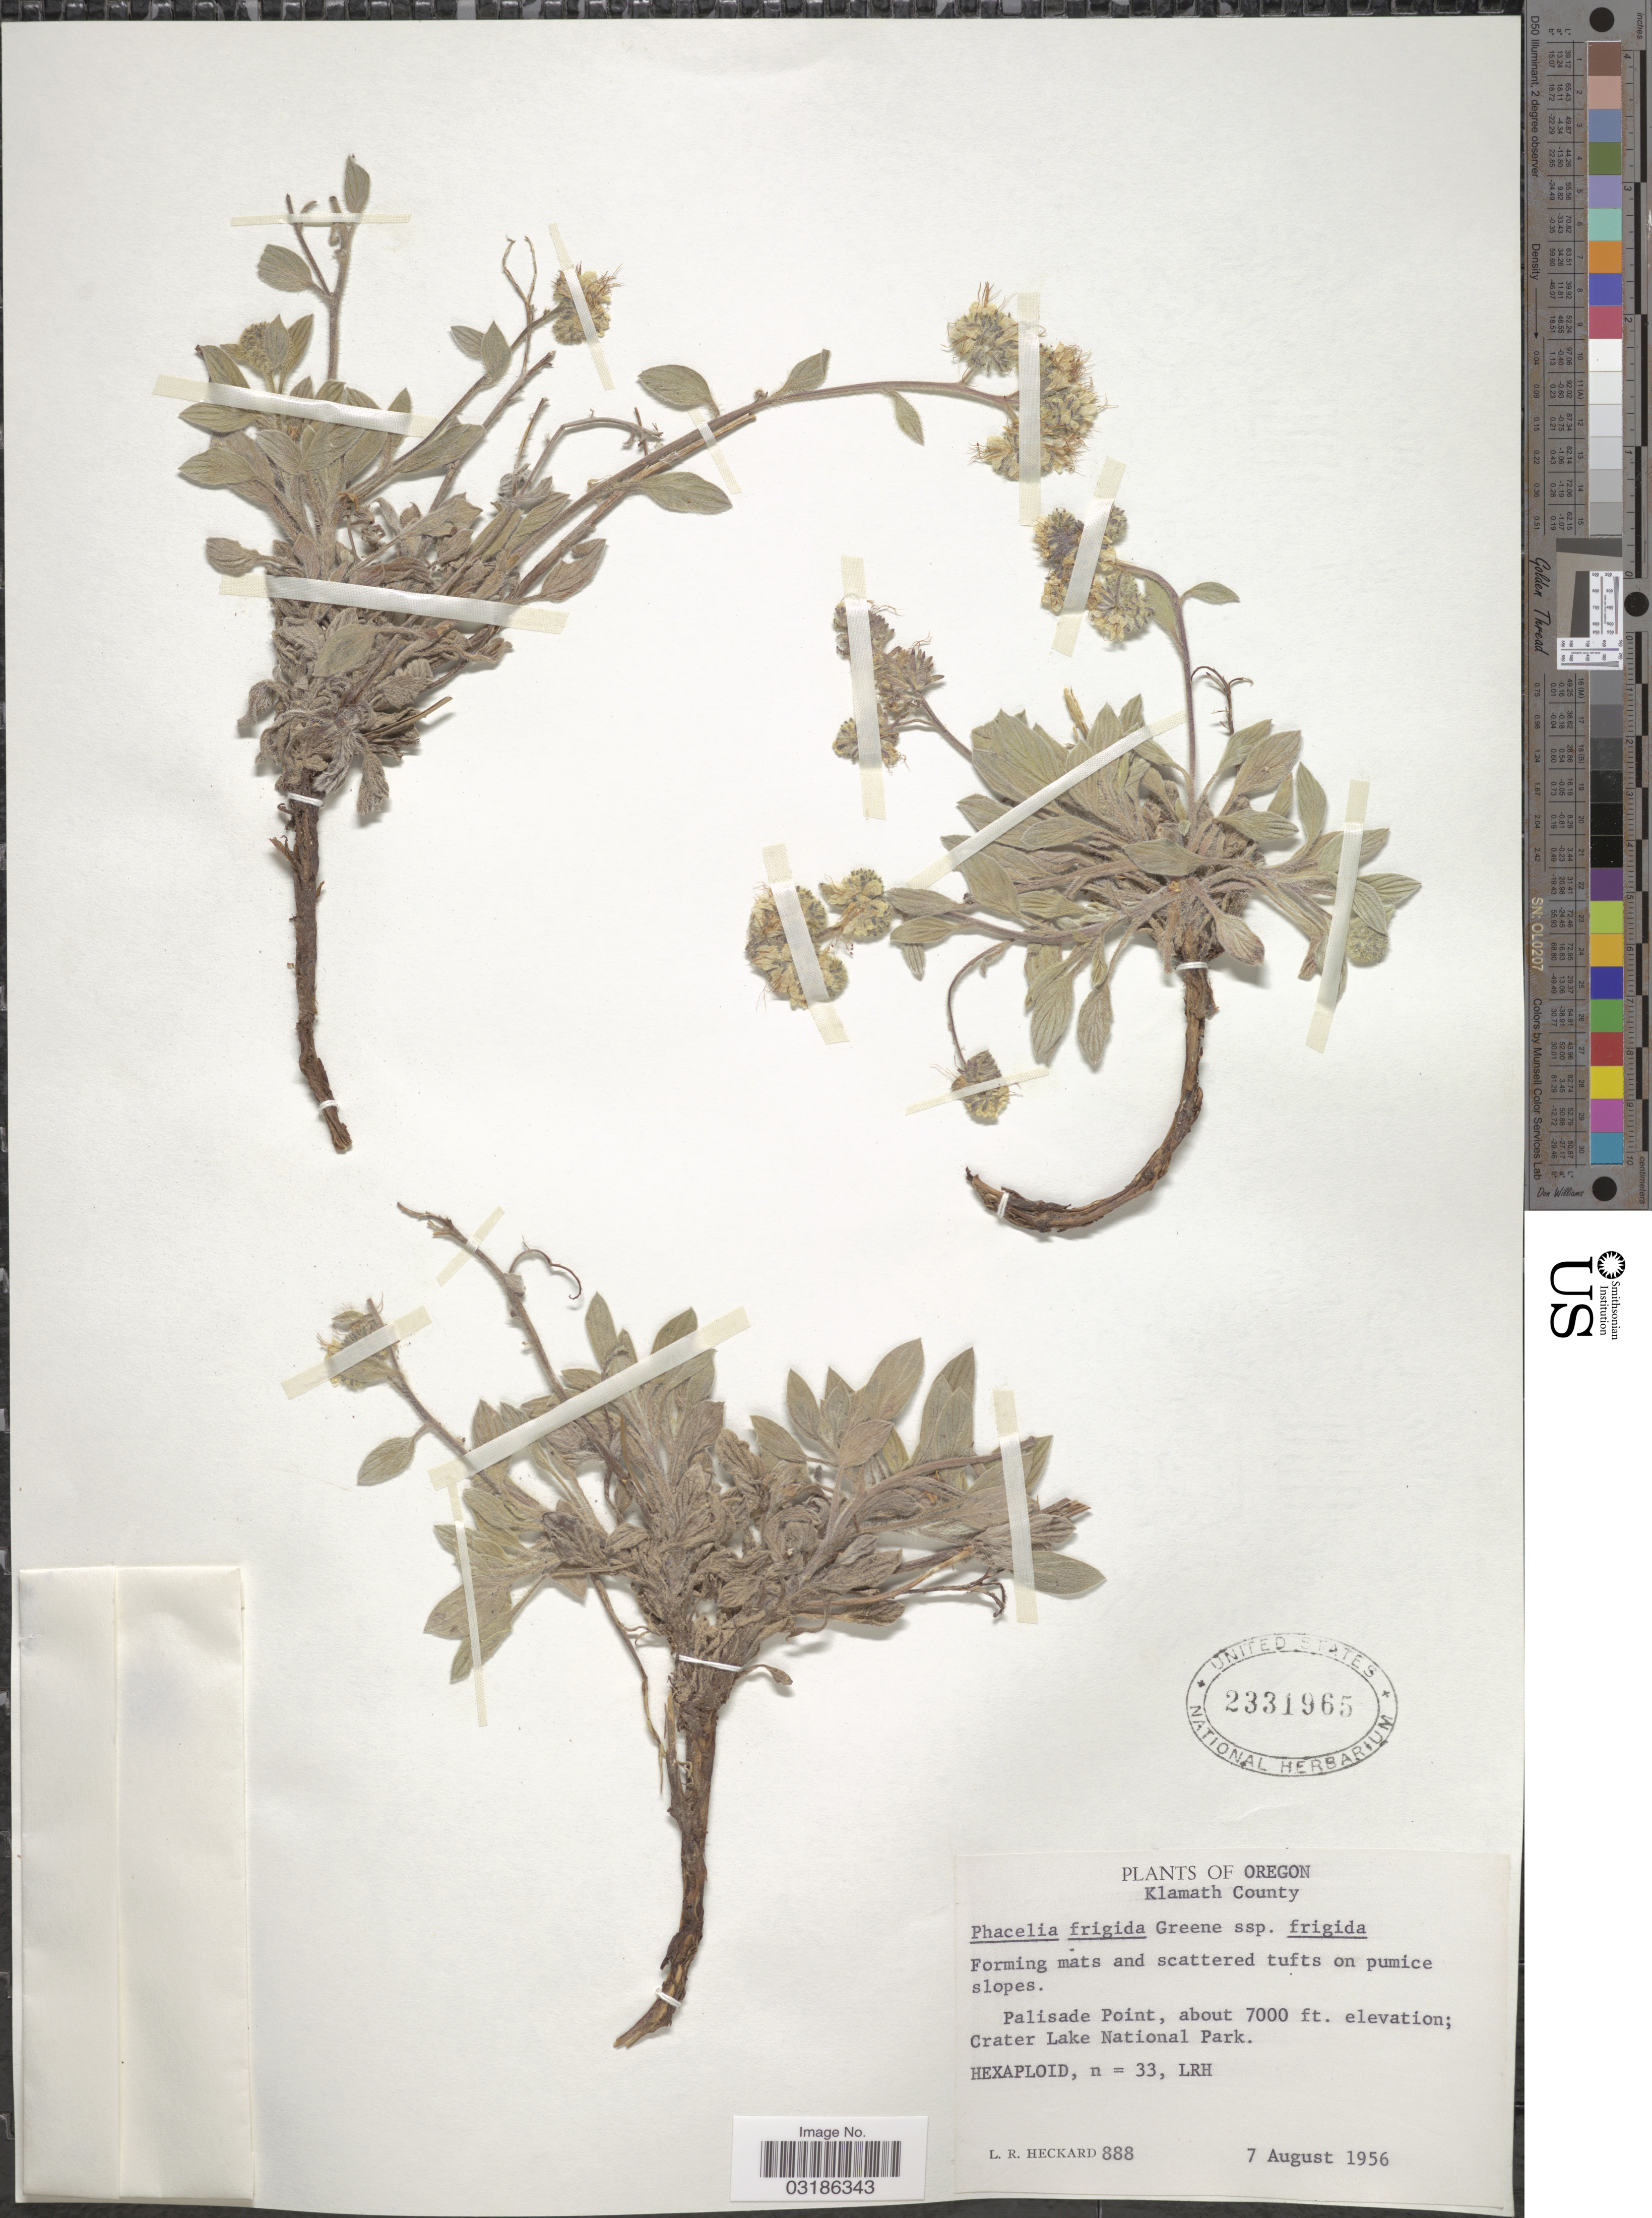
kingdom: Plantae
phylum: Tracheophyta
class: Magnoliopsida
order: Boraginales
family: Hydrophyllaceae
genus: Phacelia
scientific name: Phacelia frigida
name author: Greene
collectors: L. R. Heckard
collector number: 888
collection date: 1956-08-07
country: United States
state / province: Oregon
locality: Klamath County. Palisade Point, Crater Lake National Park.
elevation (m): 2134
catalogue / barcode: US 2331965